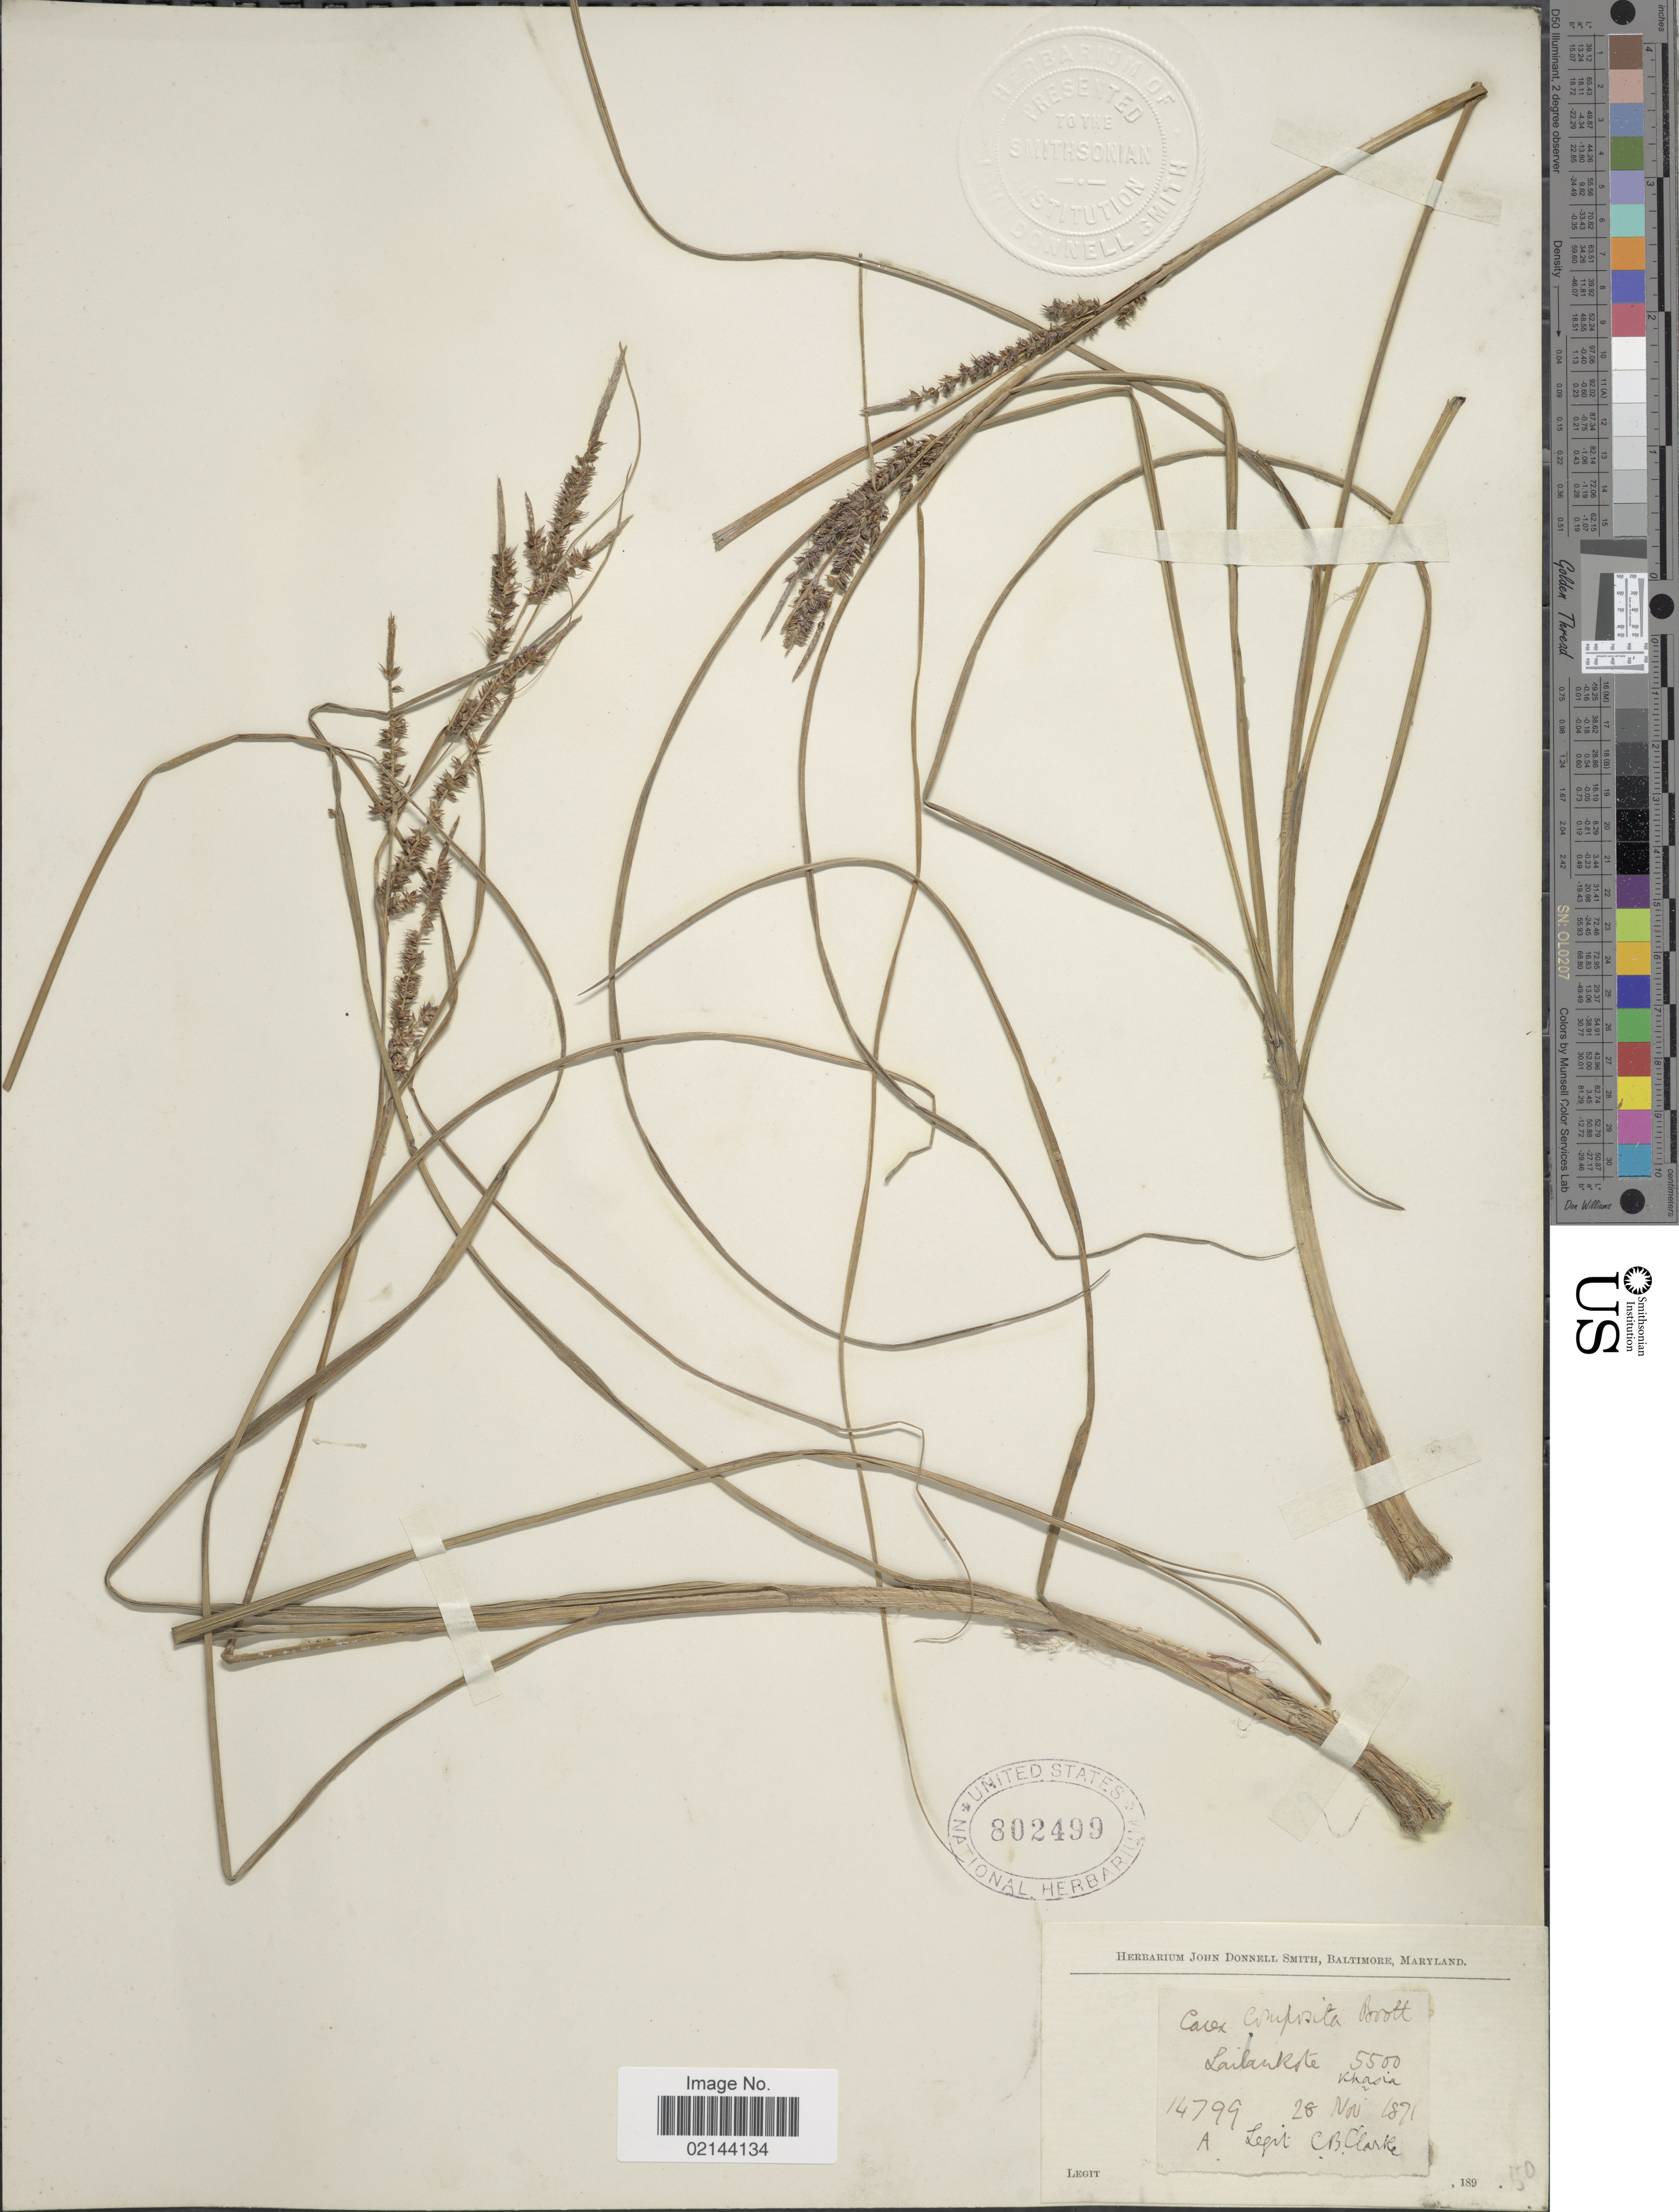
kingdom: Plantae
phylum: Tracheophyta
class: Liliopsida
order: Poales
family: Cyperaceae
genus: Carex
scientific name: Carex composita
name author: Boott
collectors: C. B. Clarke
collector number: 14799A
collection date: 1871-11-28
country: India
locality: Lailankote, Khasia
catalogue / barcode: US 802499